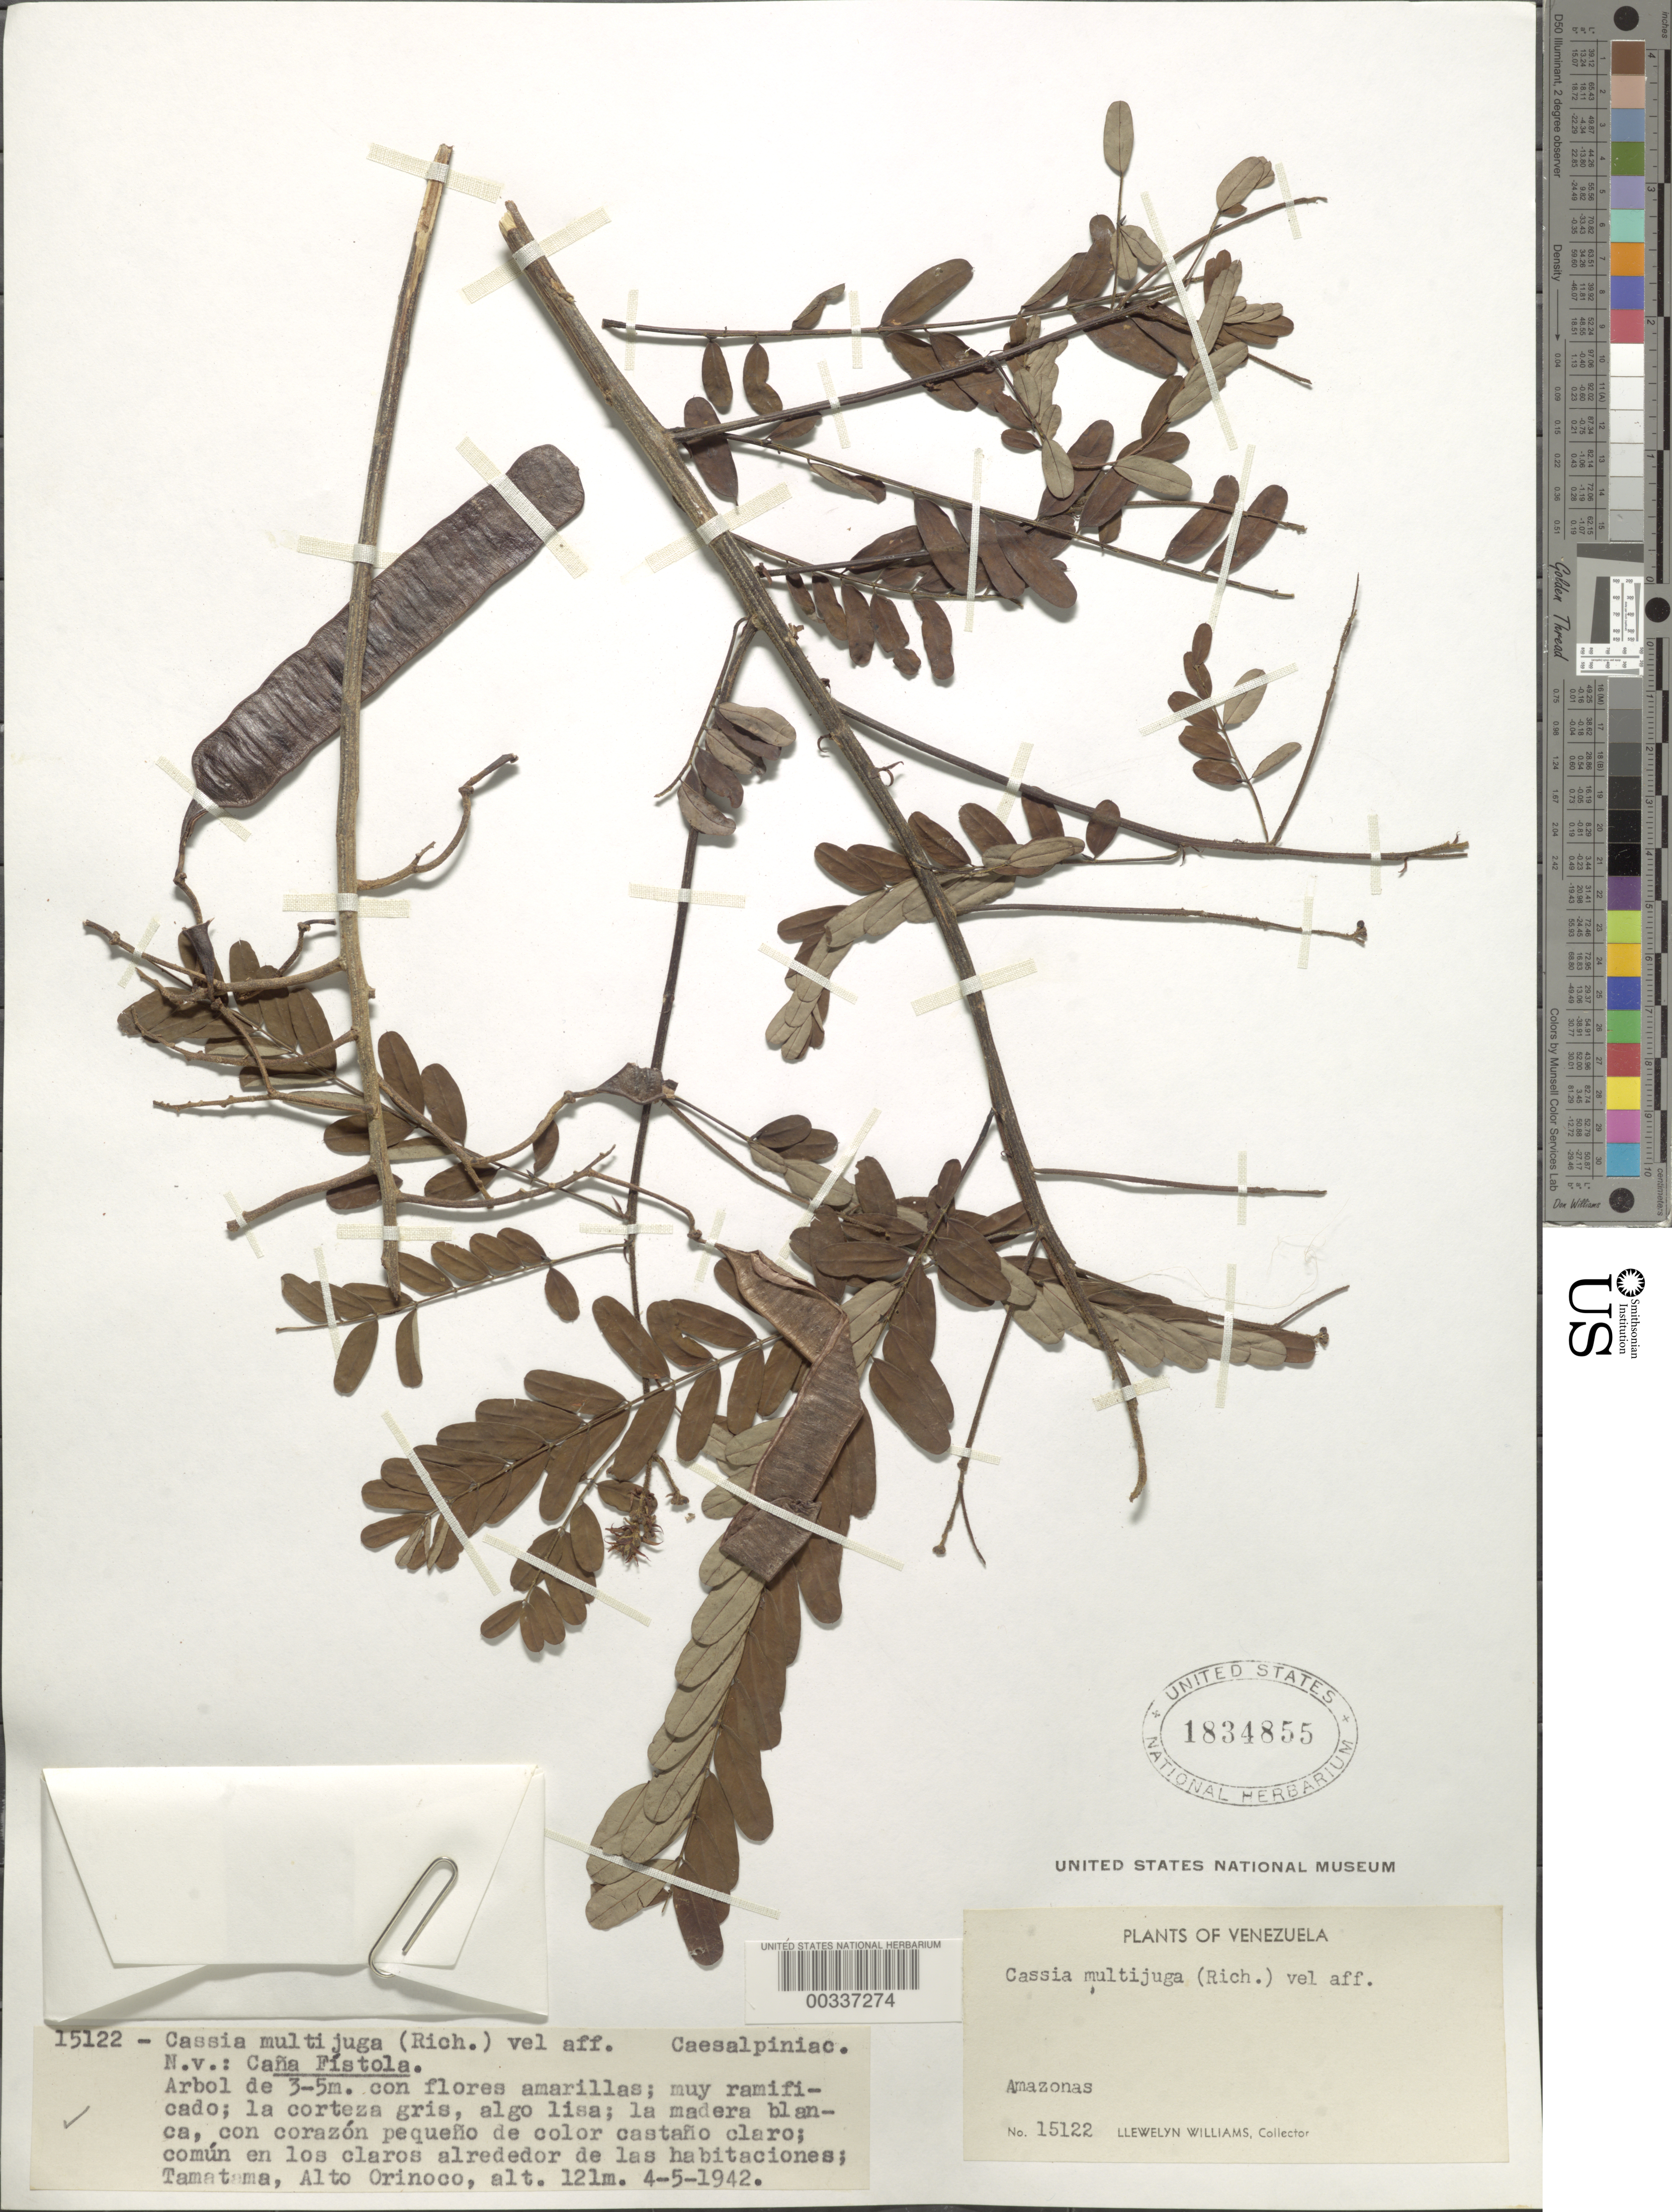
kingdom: Plantae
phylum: Tracheophyta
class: Magnoliopsida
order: Fabales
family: Fabaceae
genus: Senna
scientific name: Senna multijuga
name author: (Rich.) H.S. Irwin & Barneby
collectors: Ll. Williams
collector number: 15122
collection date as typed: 04 May 1942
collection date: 1942-05-04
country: Venezuela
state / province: Amazonas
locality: Tamatoma, alto orinoco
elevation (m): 121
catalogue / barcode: US 1834855